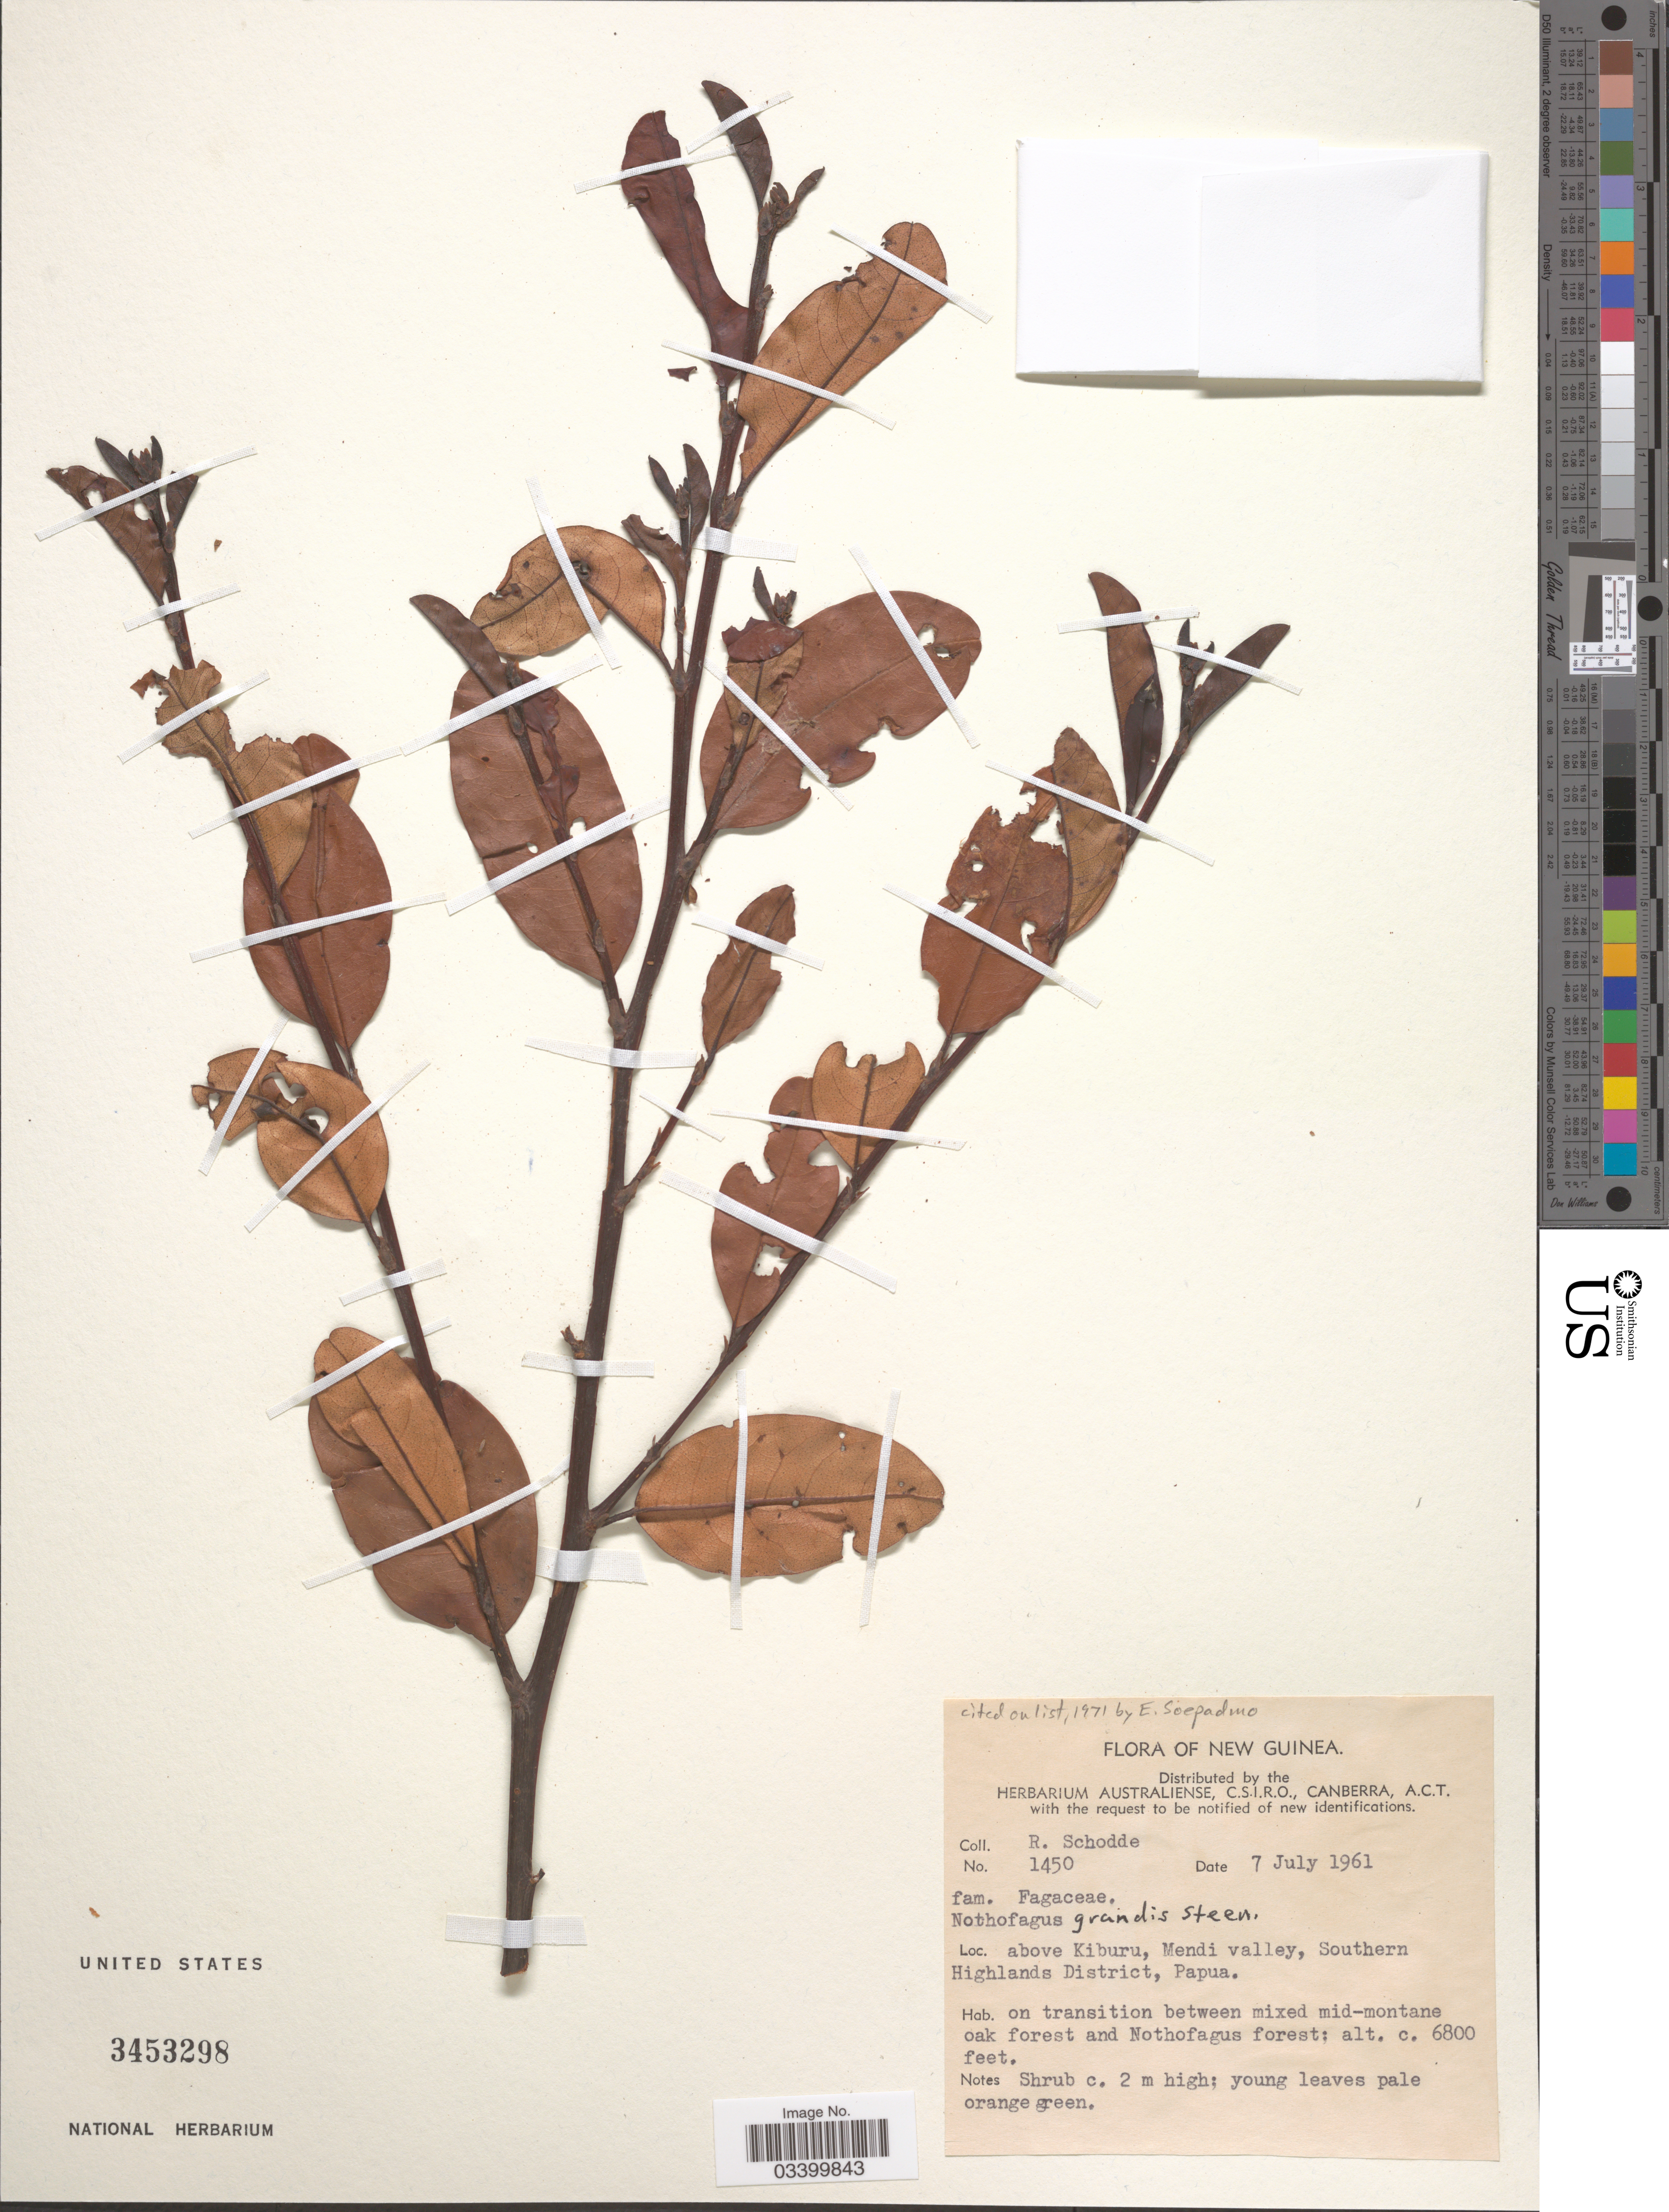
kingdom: Plantae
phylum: Tracheophyta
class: Magnoliopsida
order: Fagales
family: Nothofagaceae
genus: Nothofagus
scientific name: Nothofagus grandis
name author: Steenis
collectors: R. Schodde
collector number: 1450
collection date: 1961-07-07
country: Papua New Guinea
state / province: Southern Highlands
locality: New Guinea. Above Kiburu, Mendi valley, Southern Highlands District, Papua.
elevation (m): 2073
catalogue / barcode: US 3453298